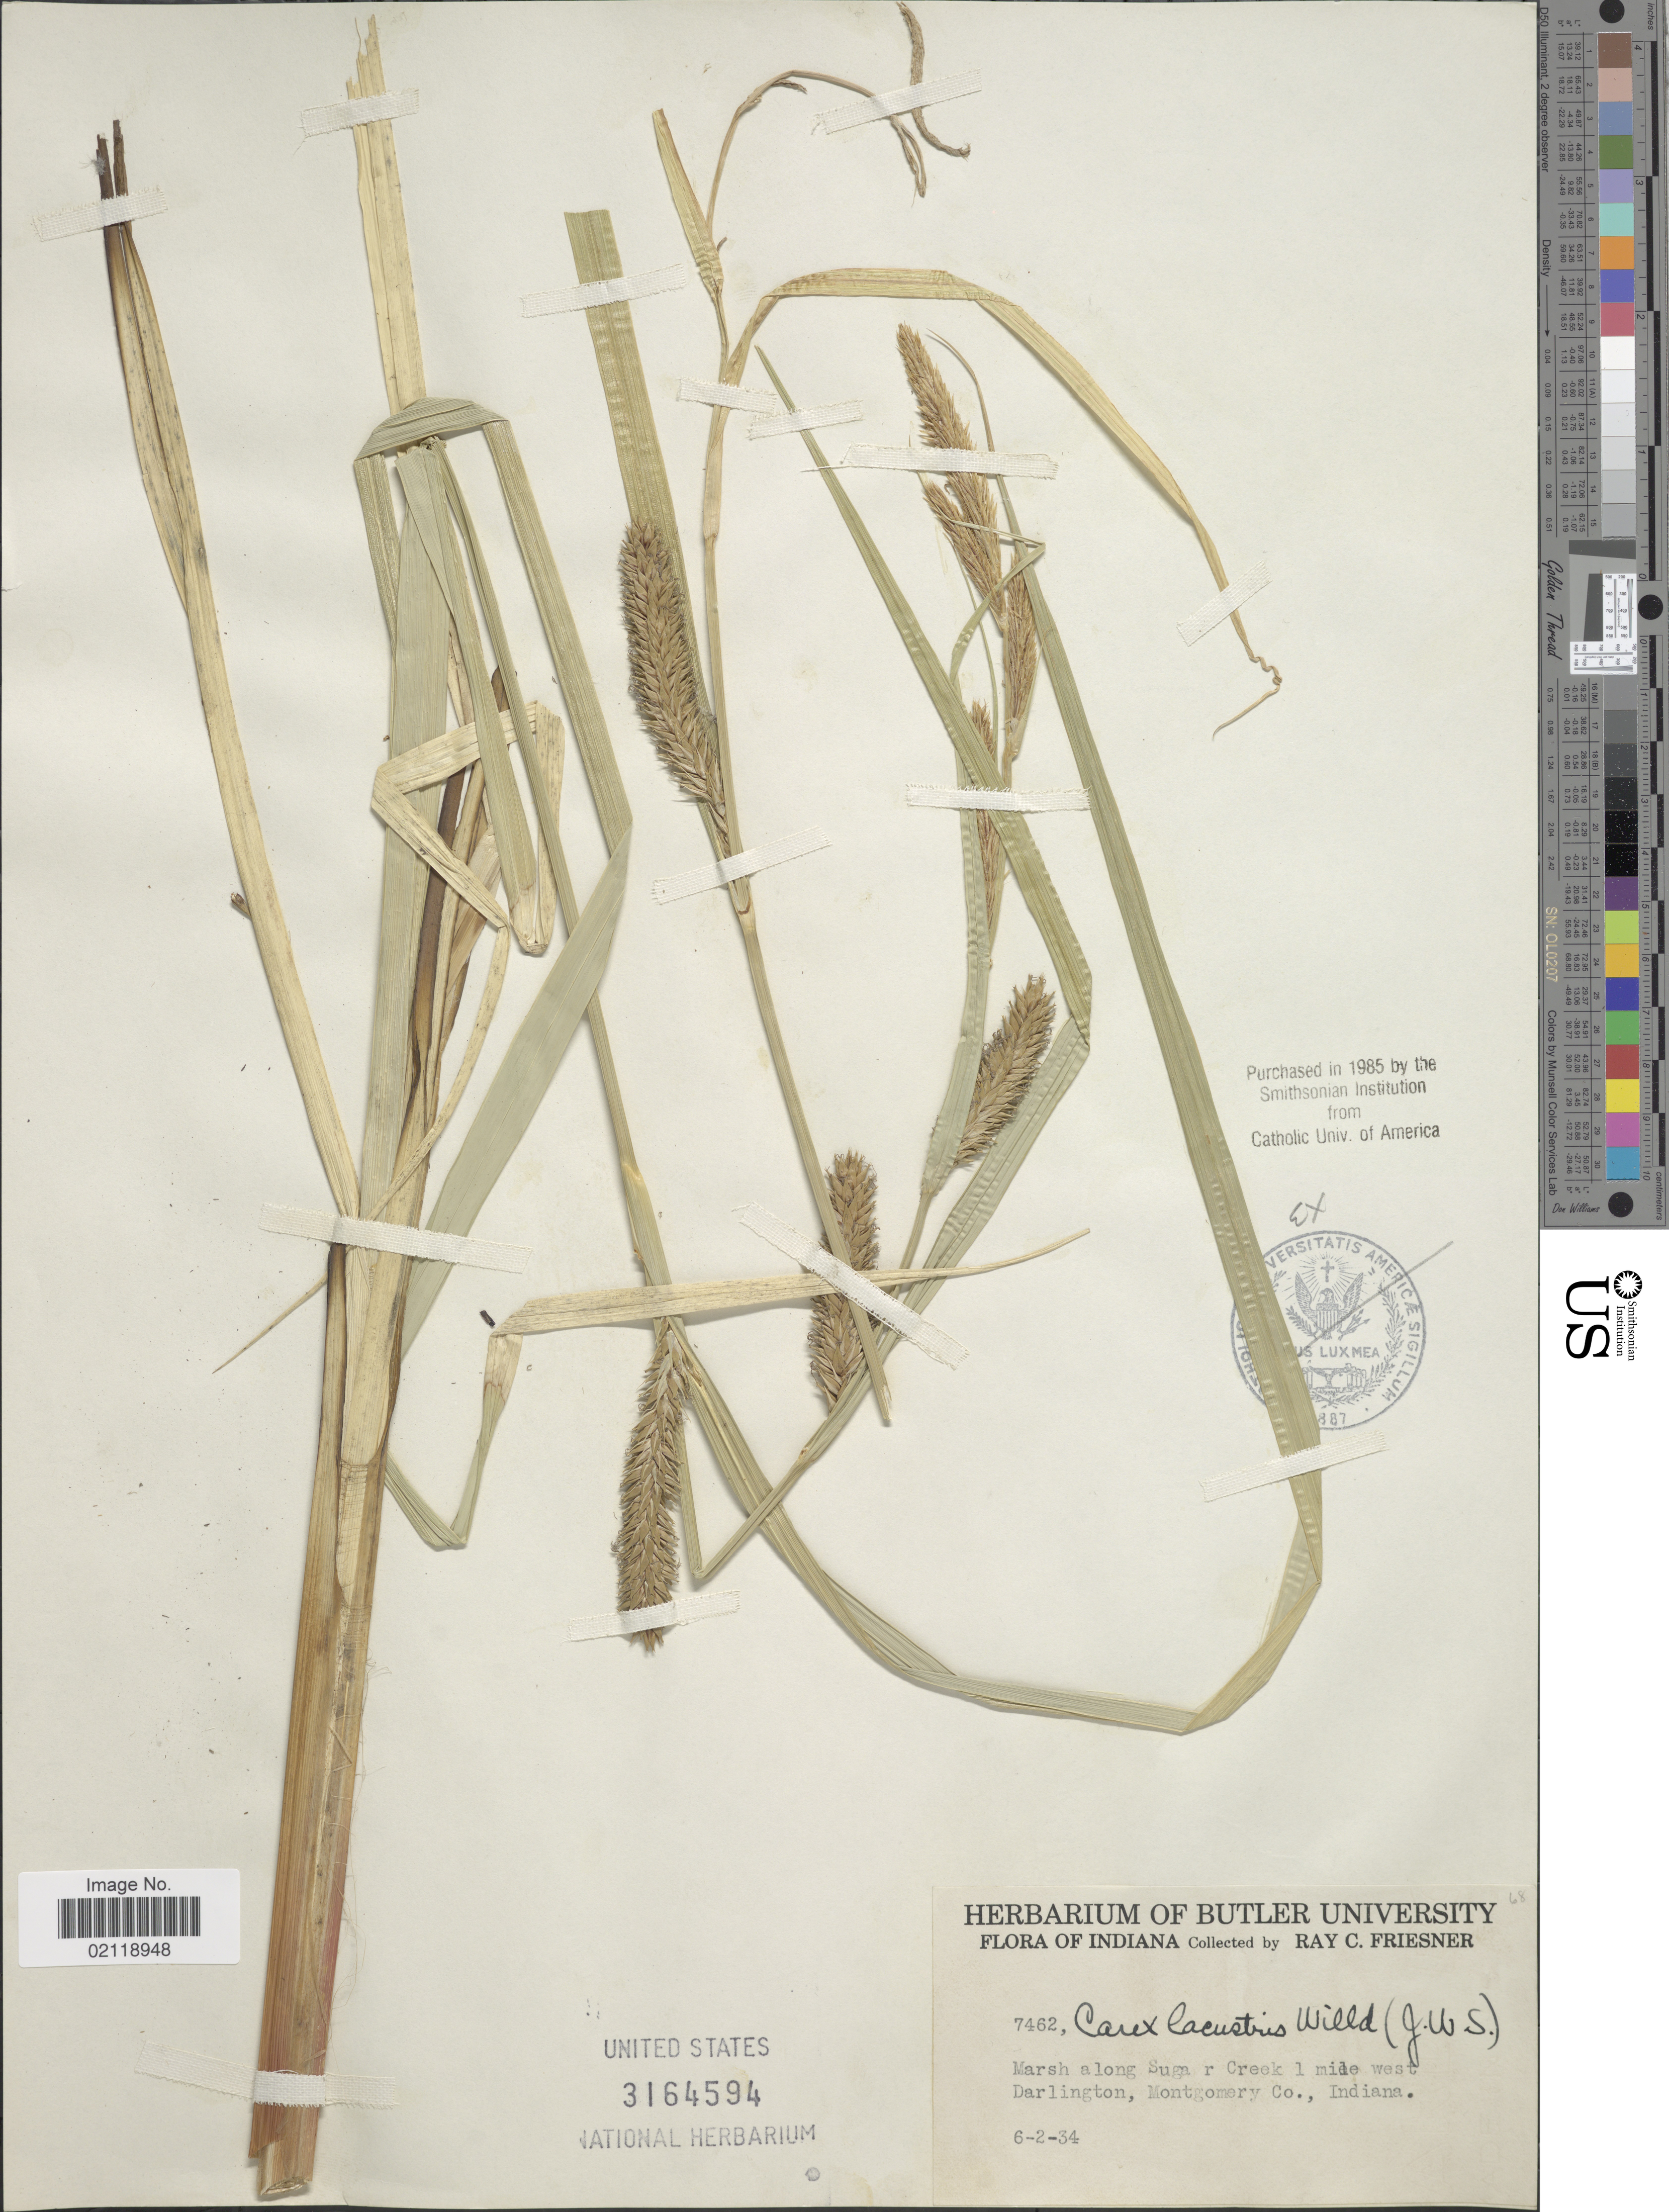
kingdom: Plantae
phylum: Tracheophyta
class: Liliopsida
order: Poales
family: Cyperaceae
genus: Carex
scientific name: Carex lacustris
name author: Willd.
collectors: R. Friesner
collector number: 7462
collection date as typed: Transcribed d/m/y: 2/6/34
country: United States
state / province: Indiana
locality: Marsh along Sugar Creek 1 mile west Darlington, Montgomery Co.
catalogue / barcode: US 3164594